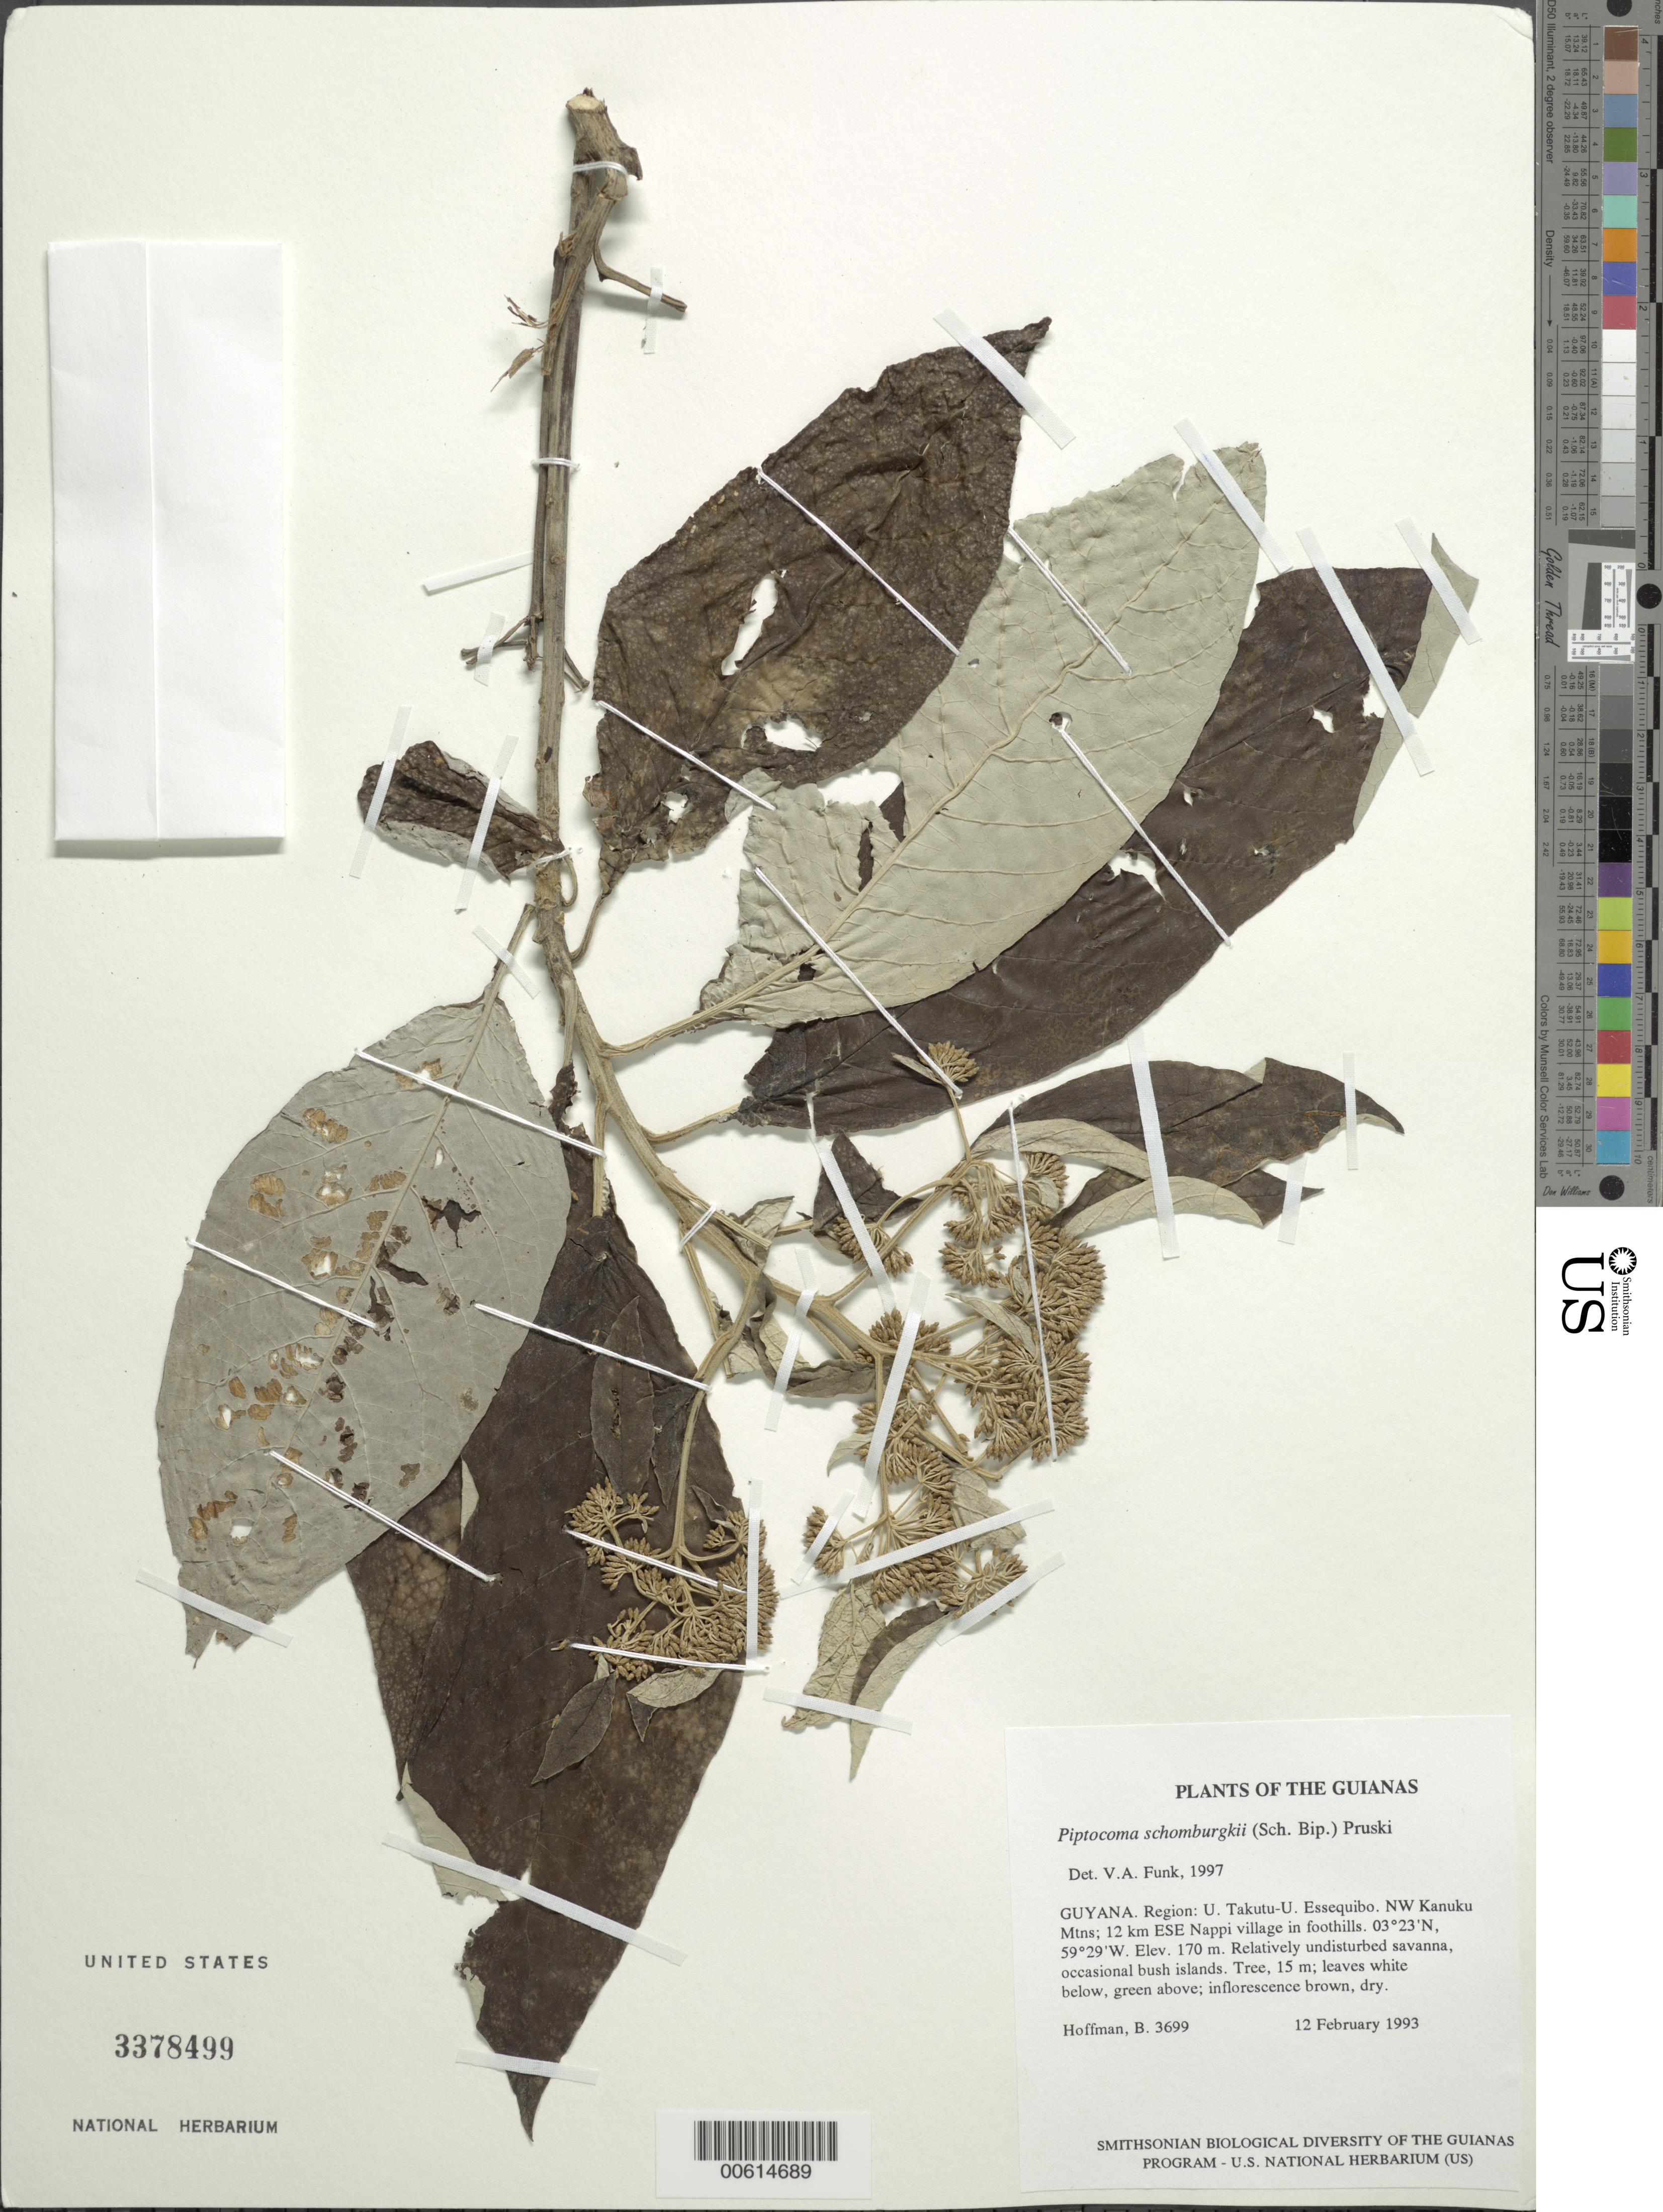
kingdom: Plantae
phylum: Tracheophyta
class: Magnoliopsida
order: Asterales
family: Asteraceae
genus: Piptocoma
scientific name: Piptocoma schomburgkii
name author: (Sch. Bip.) Pruski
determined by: Funk, Vicki A., (BOT), Smithsonian Institution - National Museum of Natural History (UNITED STATES)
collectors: B. Hoffman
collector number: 3699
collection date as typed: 12 February 1993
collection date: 1993-02-12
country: Guyana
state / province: U. Takutu-U. Essequibo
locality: NW Kanuku Mountains; 12 km ESE of Nappi village in foothills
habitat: Relatively undisturbed savanna, occasional bush islands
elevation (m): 170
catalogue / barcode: US 3378499